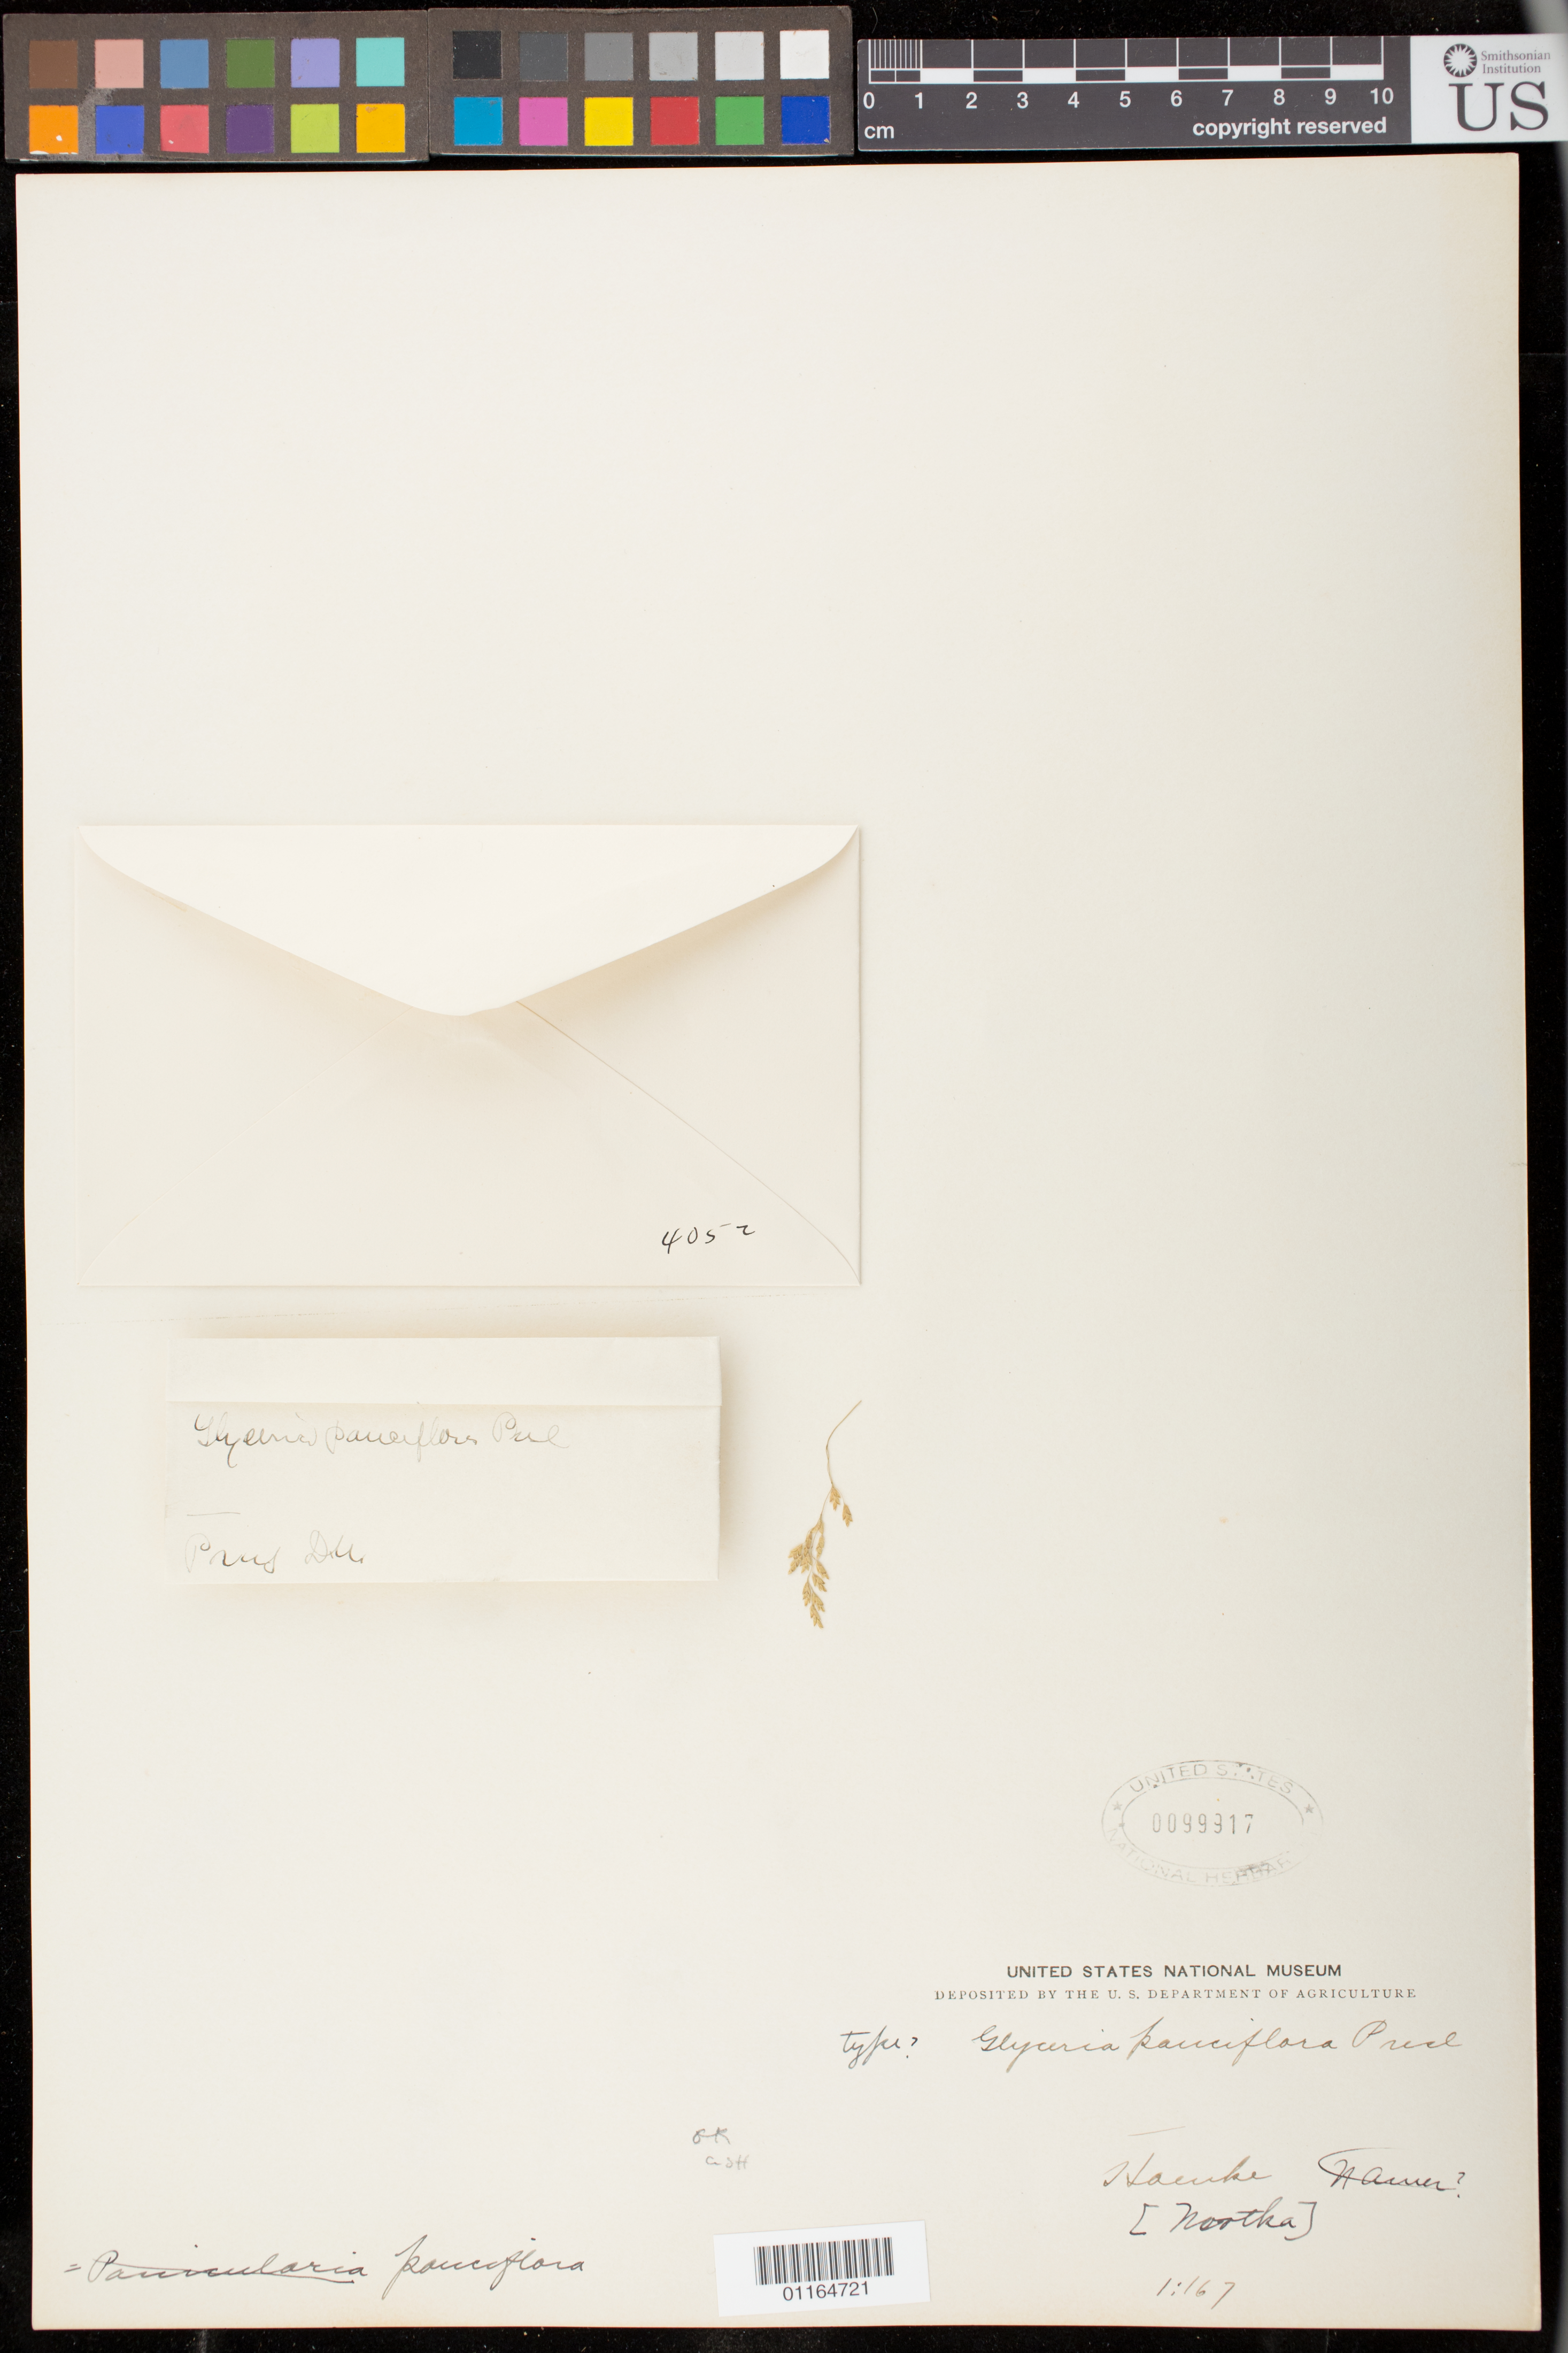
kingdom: Plantae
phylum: Tracheophyta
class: Liliopsida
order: Poales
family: Poaceae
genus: Glyceria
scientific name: Glyceria pauciflora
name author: J. Presl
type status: Type Collection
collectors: T. P. X. Haenke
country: Canada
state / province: British Columbia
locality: Vancouver Island? [Nootka]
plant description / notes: Fragmentary material of type specimen ex herb. [illegible; "Prus. D.U."?]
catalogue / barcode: US 99917